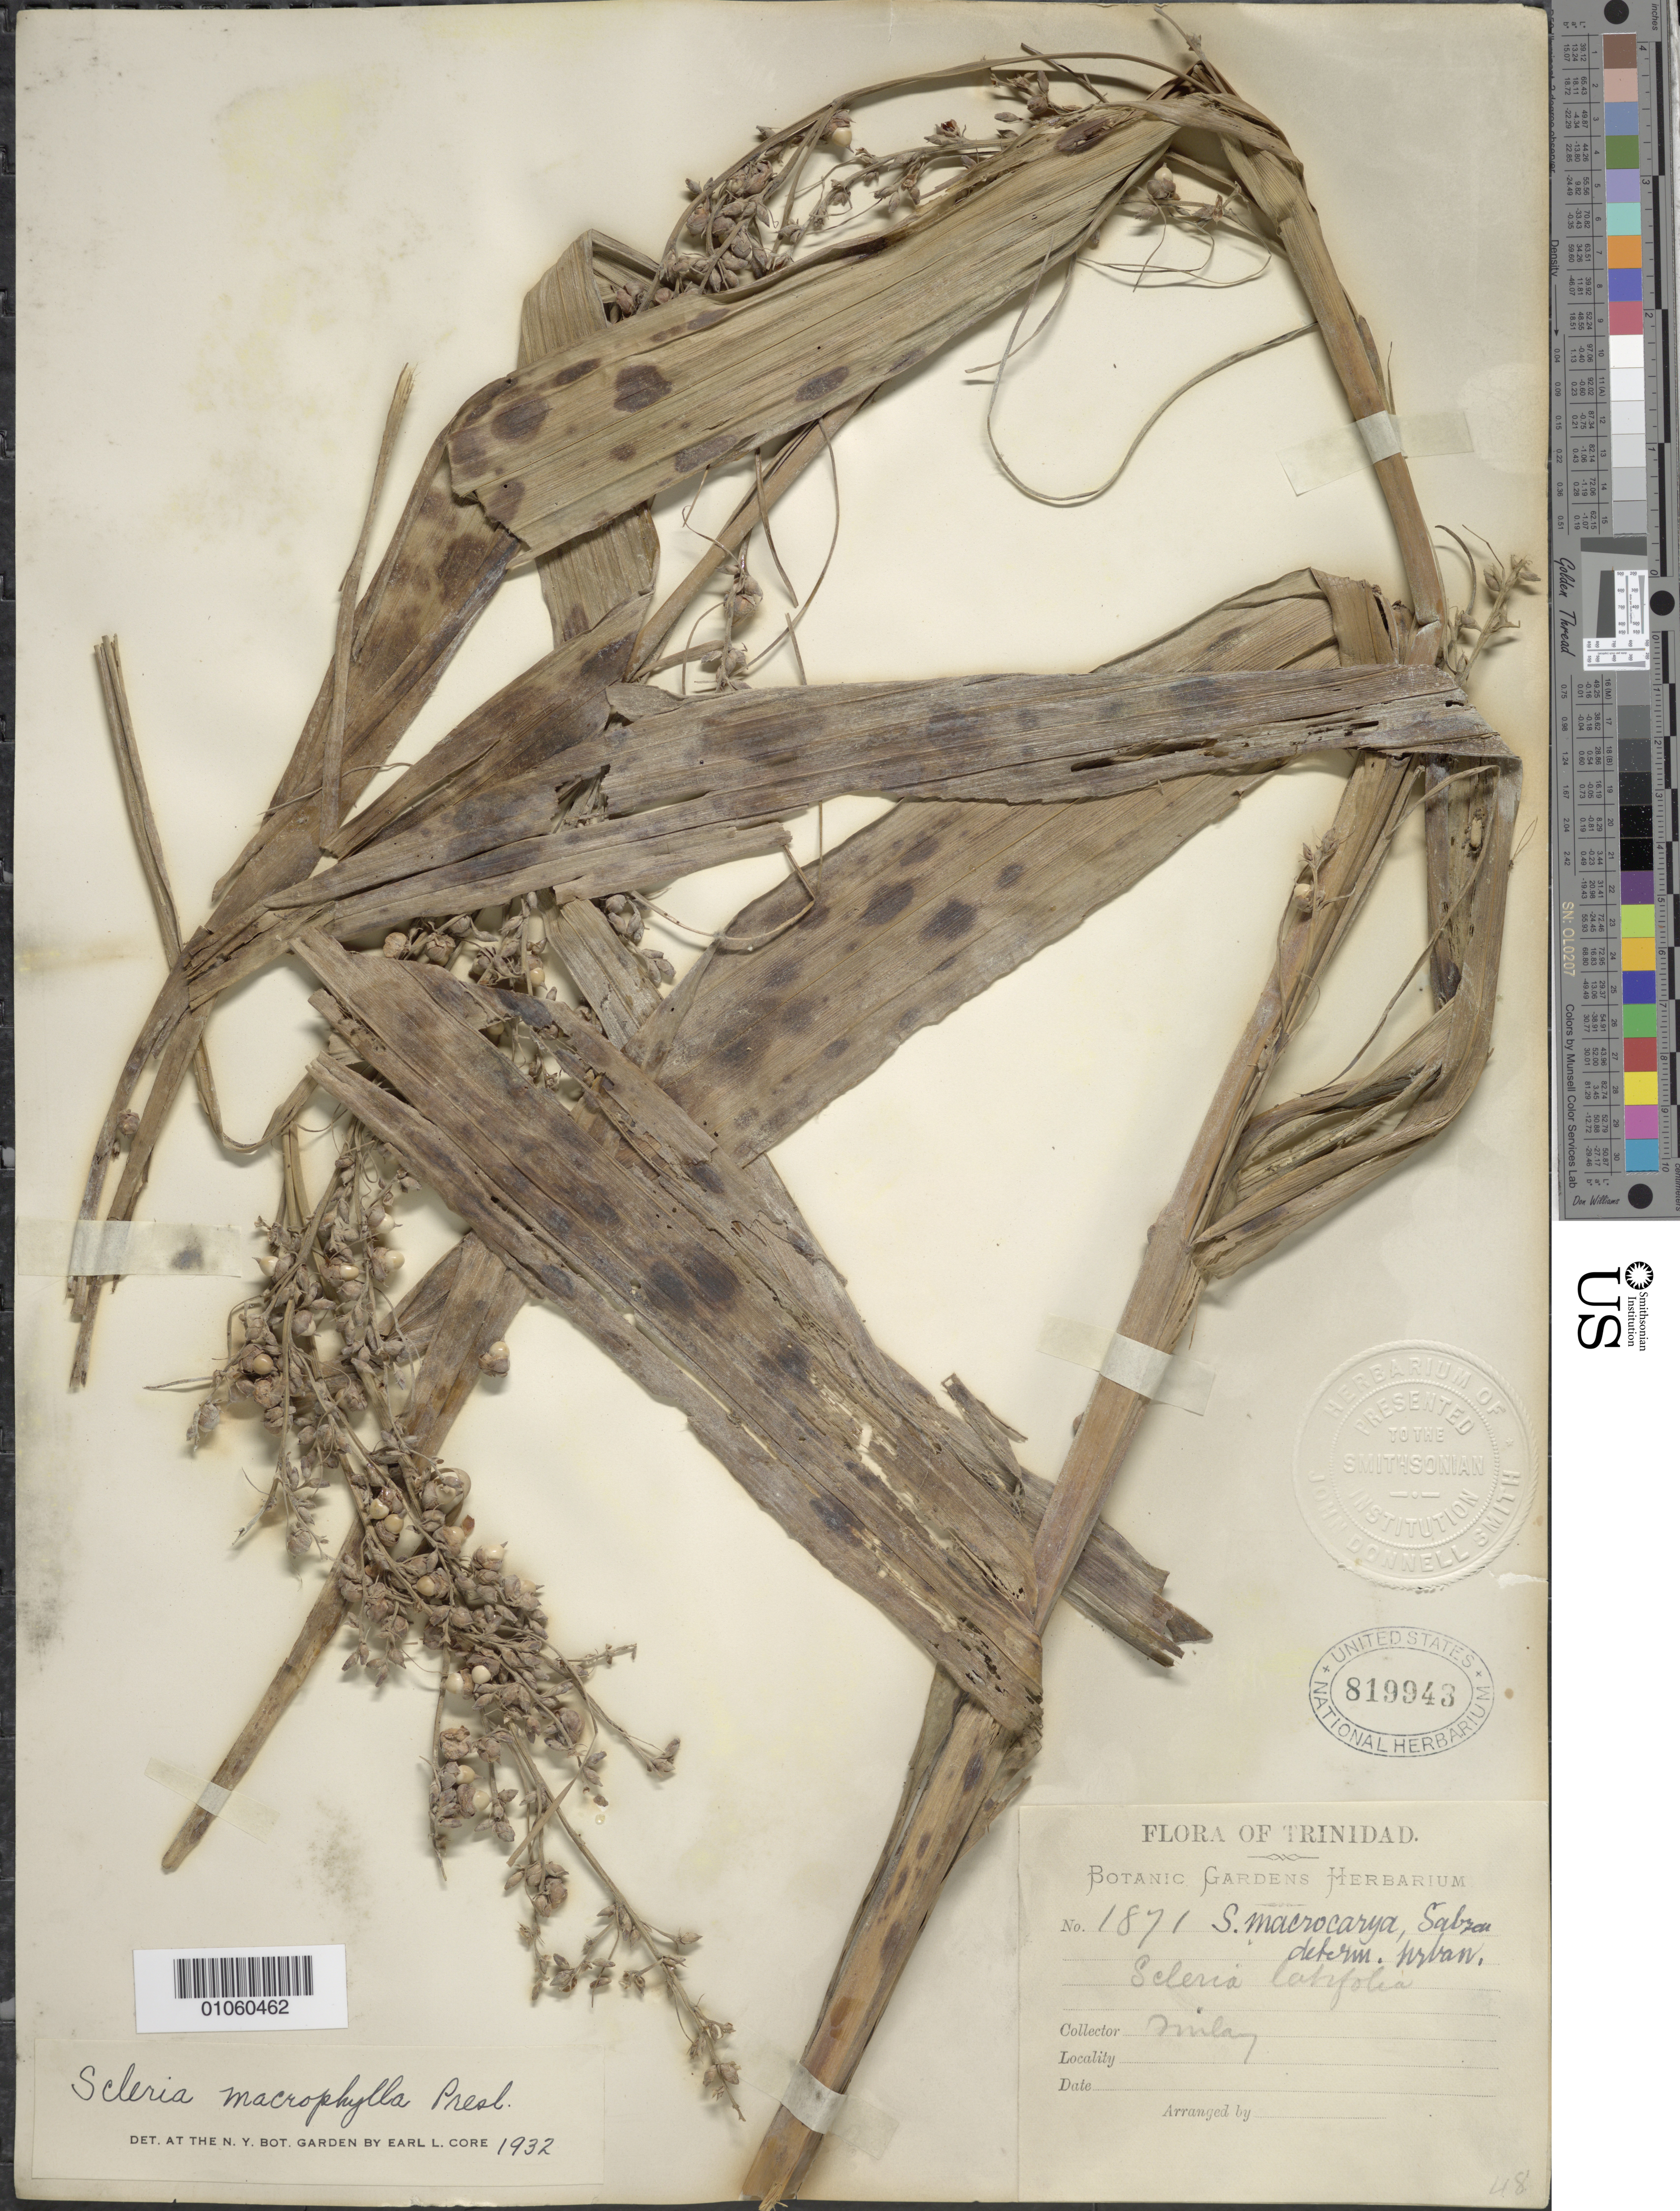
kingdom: Plantae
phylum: Tracheophyta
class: Liliopsida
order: Poales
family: Cyperaceae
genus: Scleria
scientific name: Scleria macrophylla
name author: J. Presl & C. Presl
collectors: -. Finlay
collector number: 1871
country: Trinidad and Tobago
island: Trinidad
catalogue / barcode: US 819943